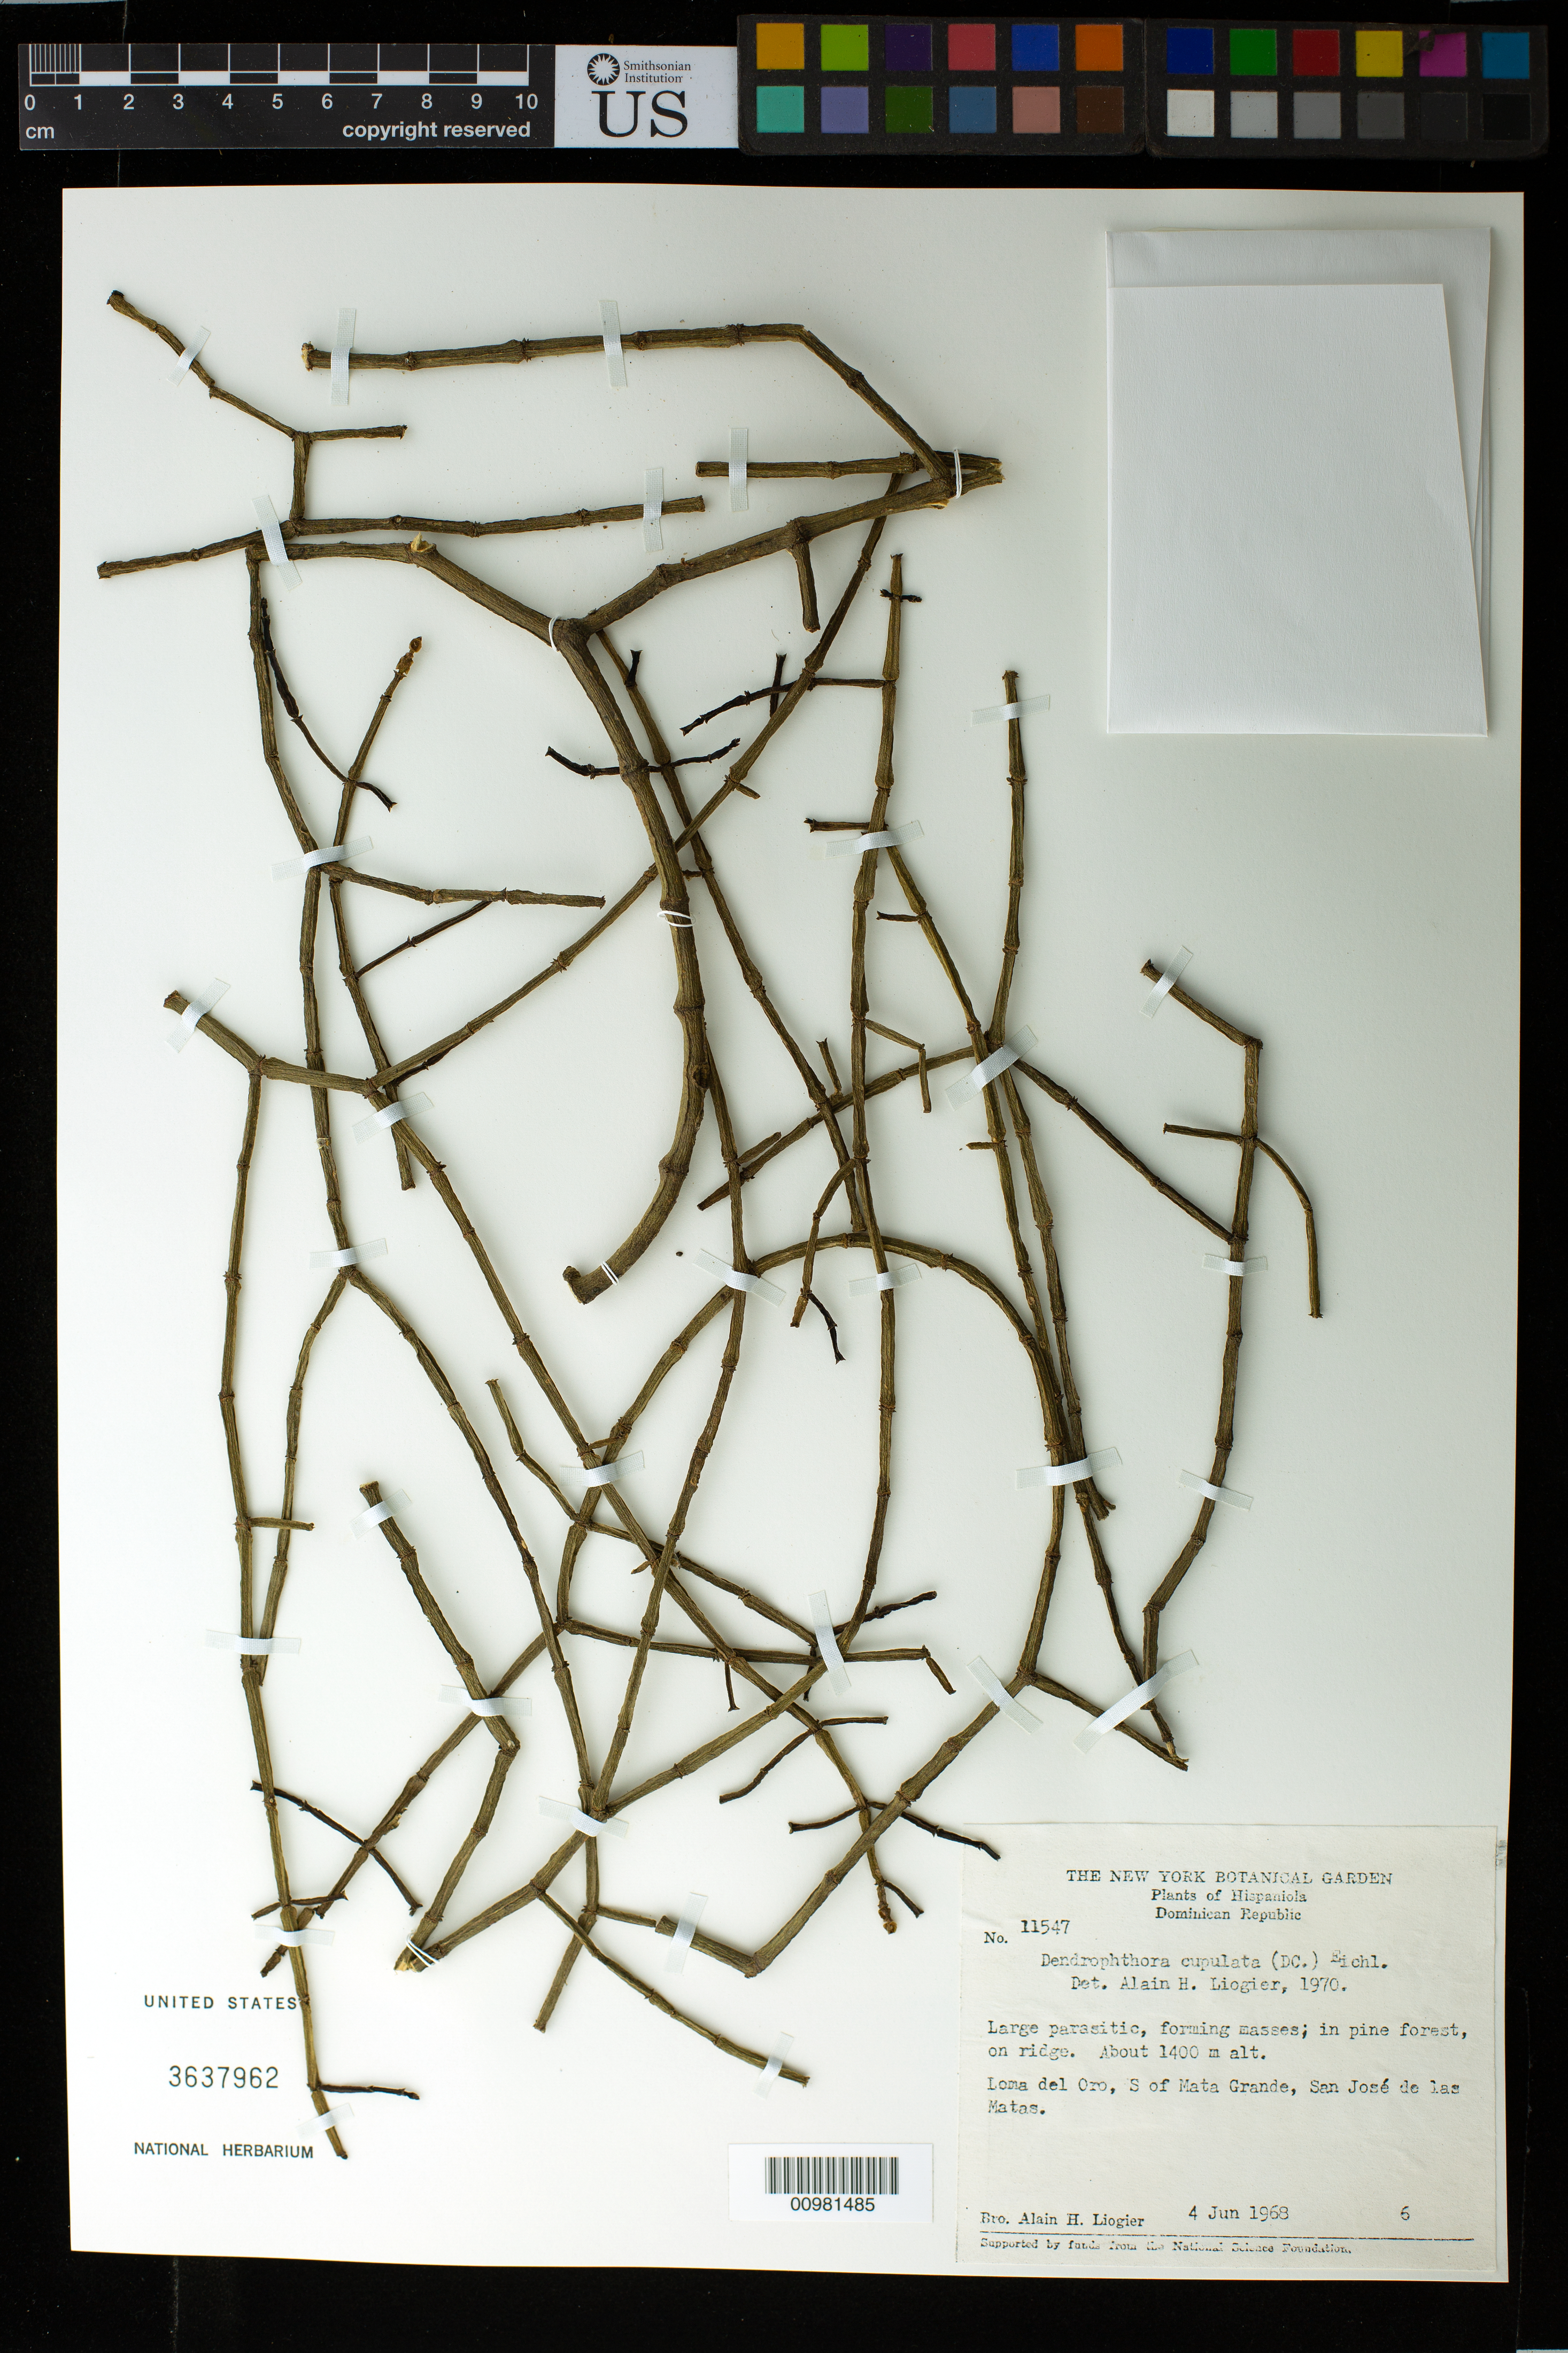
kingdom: Plantae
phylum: Tracheophyta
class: Magnoliopsida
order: Santalales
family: Viscaceae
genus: Dendrophthora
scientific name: Dendrophthora cupulata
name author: (DC.) Eichler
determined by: Liogier, Alain H.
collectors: A. H. Liogier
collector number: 11547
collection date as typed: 04 Jun 1968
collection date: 1968-06-04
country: Dominican Republic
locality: Loma del Oro, S of Mata Grande, San José de las Matas.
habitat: In pine forest, on ridge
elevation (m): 1400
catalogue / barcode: US 3637962